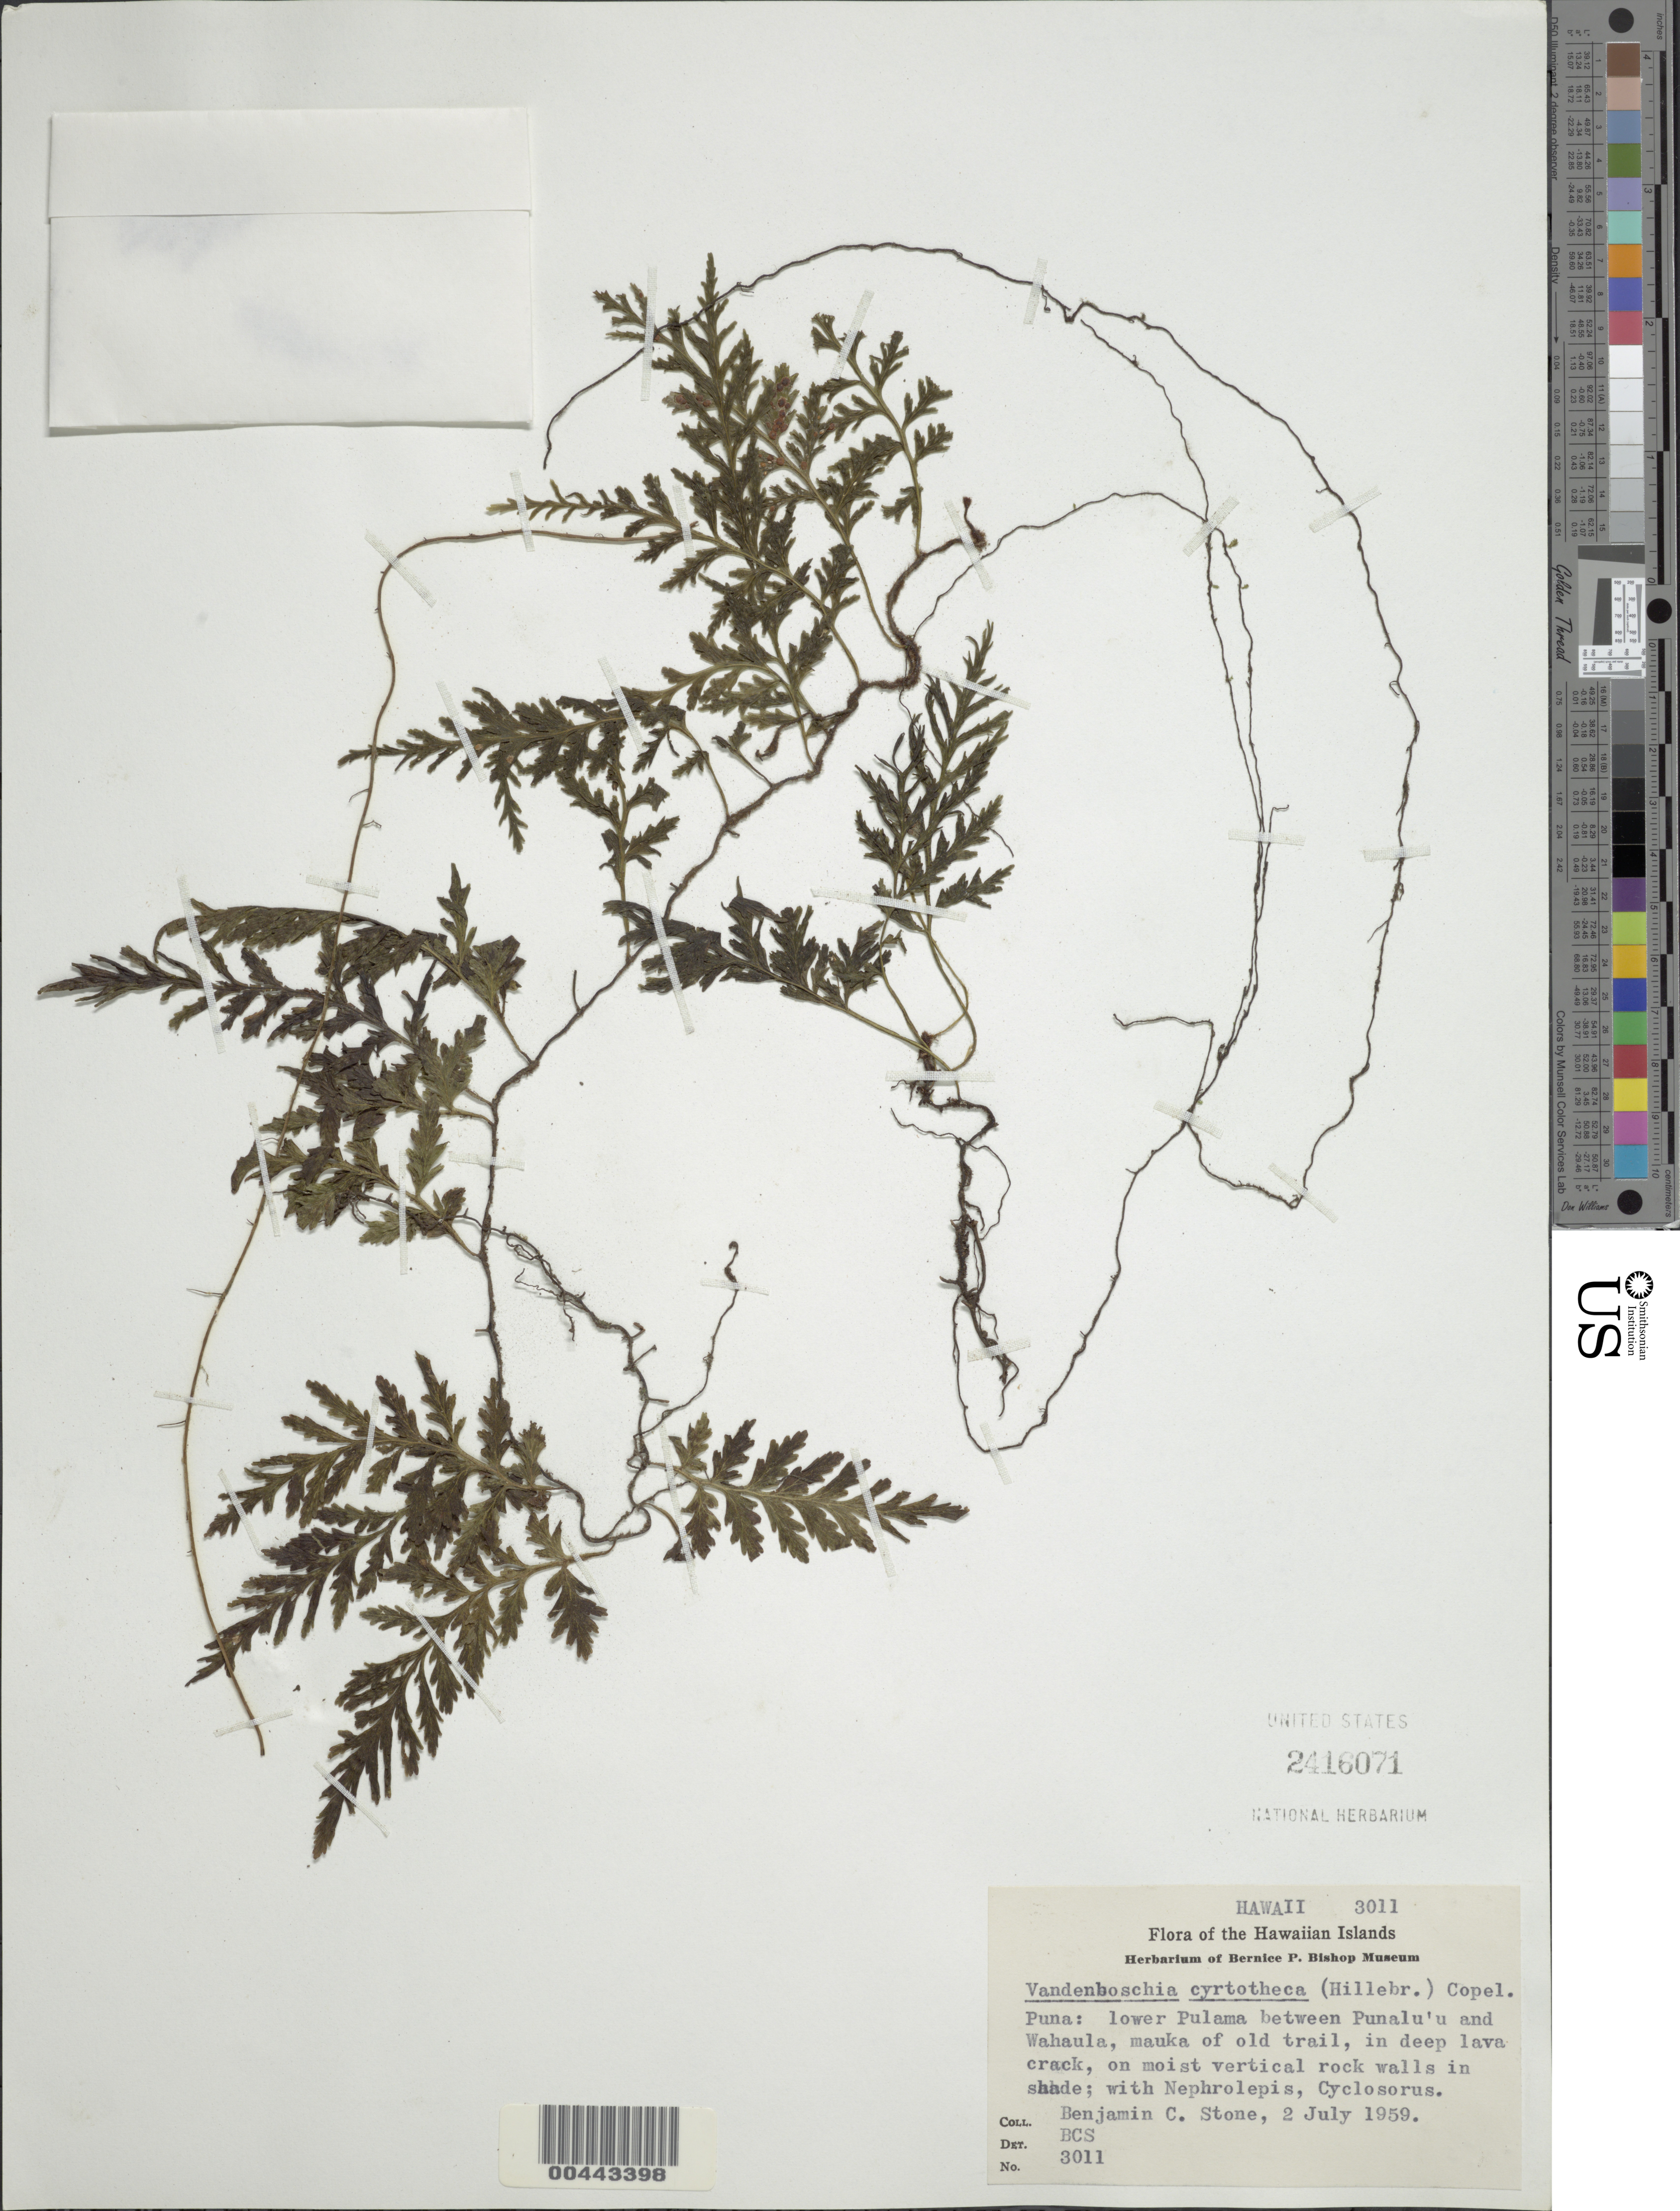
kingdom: Plantae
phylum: Tracheophyta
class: Polypodiopsida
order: Hymenophyllales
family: Hymenophyllaceae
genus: Vandenboschia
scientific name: Vandenboschia cyrtotheca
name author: Copel.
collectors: B. C. Stone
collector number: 3011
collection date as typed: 2 Jul 1959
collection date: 1959-07-02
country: United States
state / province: Hawaii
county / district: Hawaii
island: Hawaii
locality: Puna: lower Pulama between Punaluu and Wahaula, mauka of old trail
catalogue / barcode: US 2416071